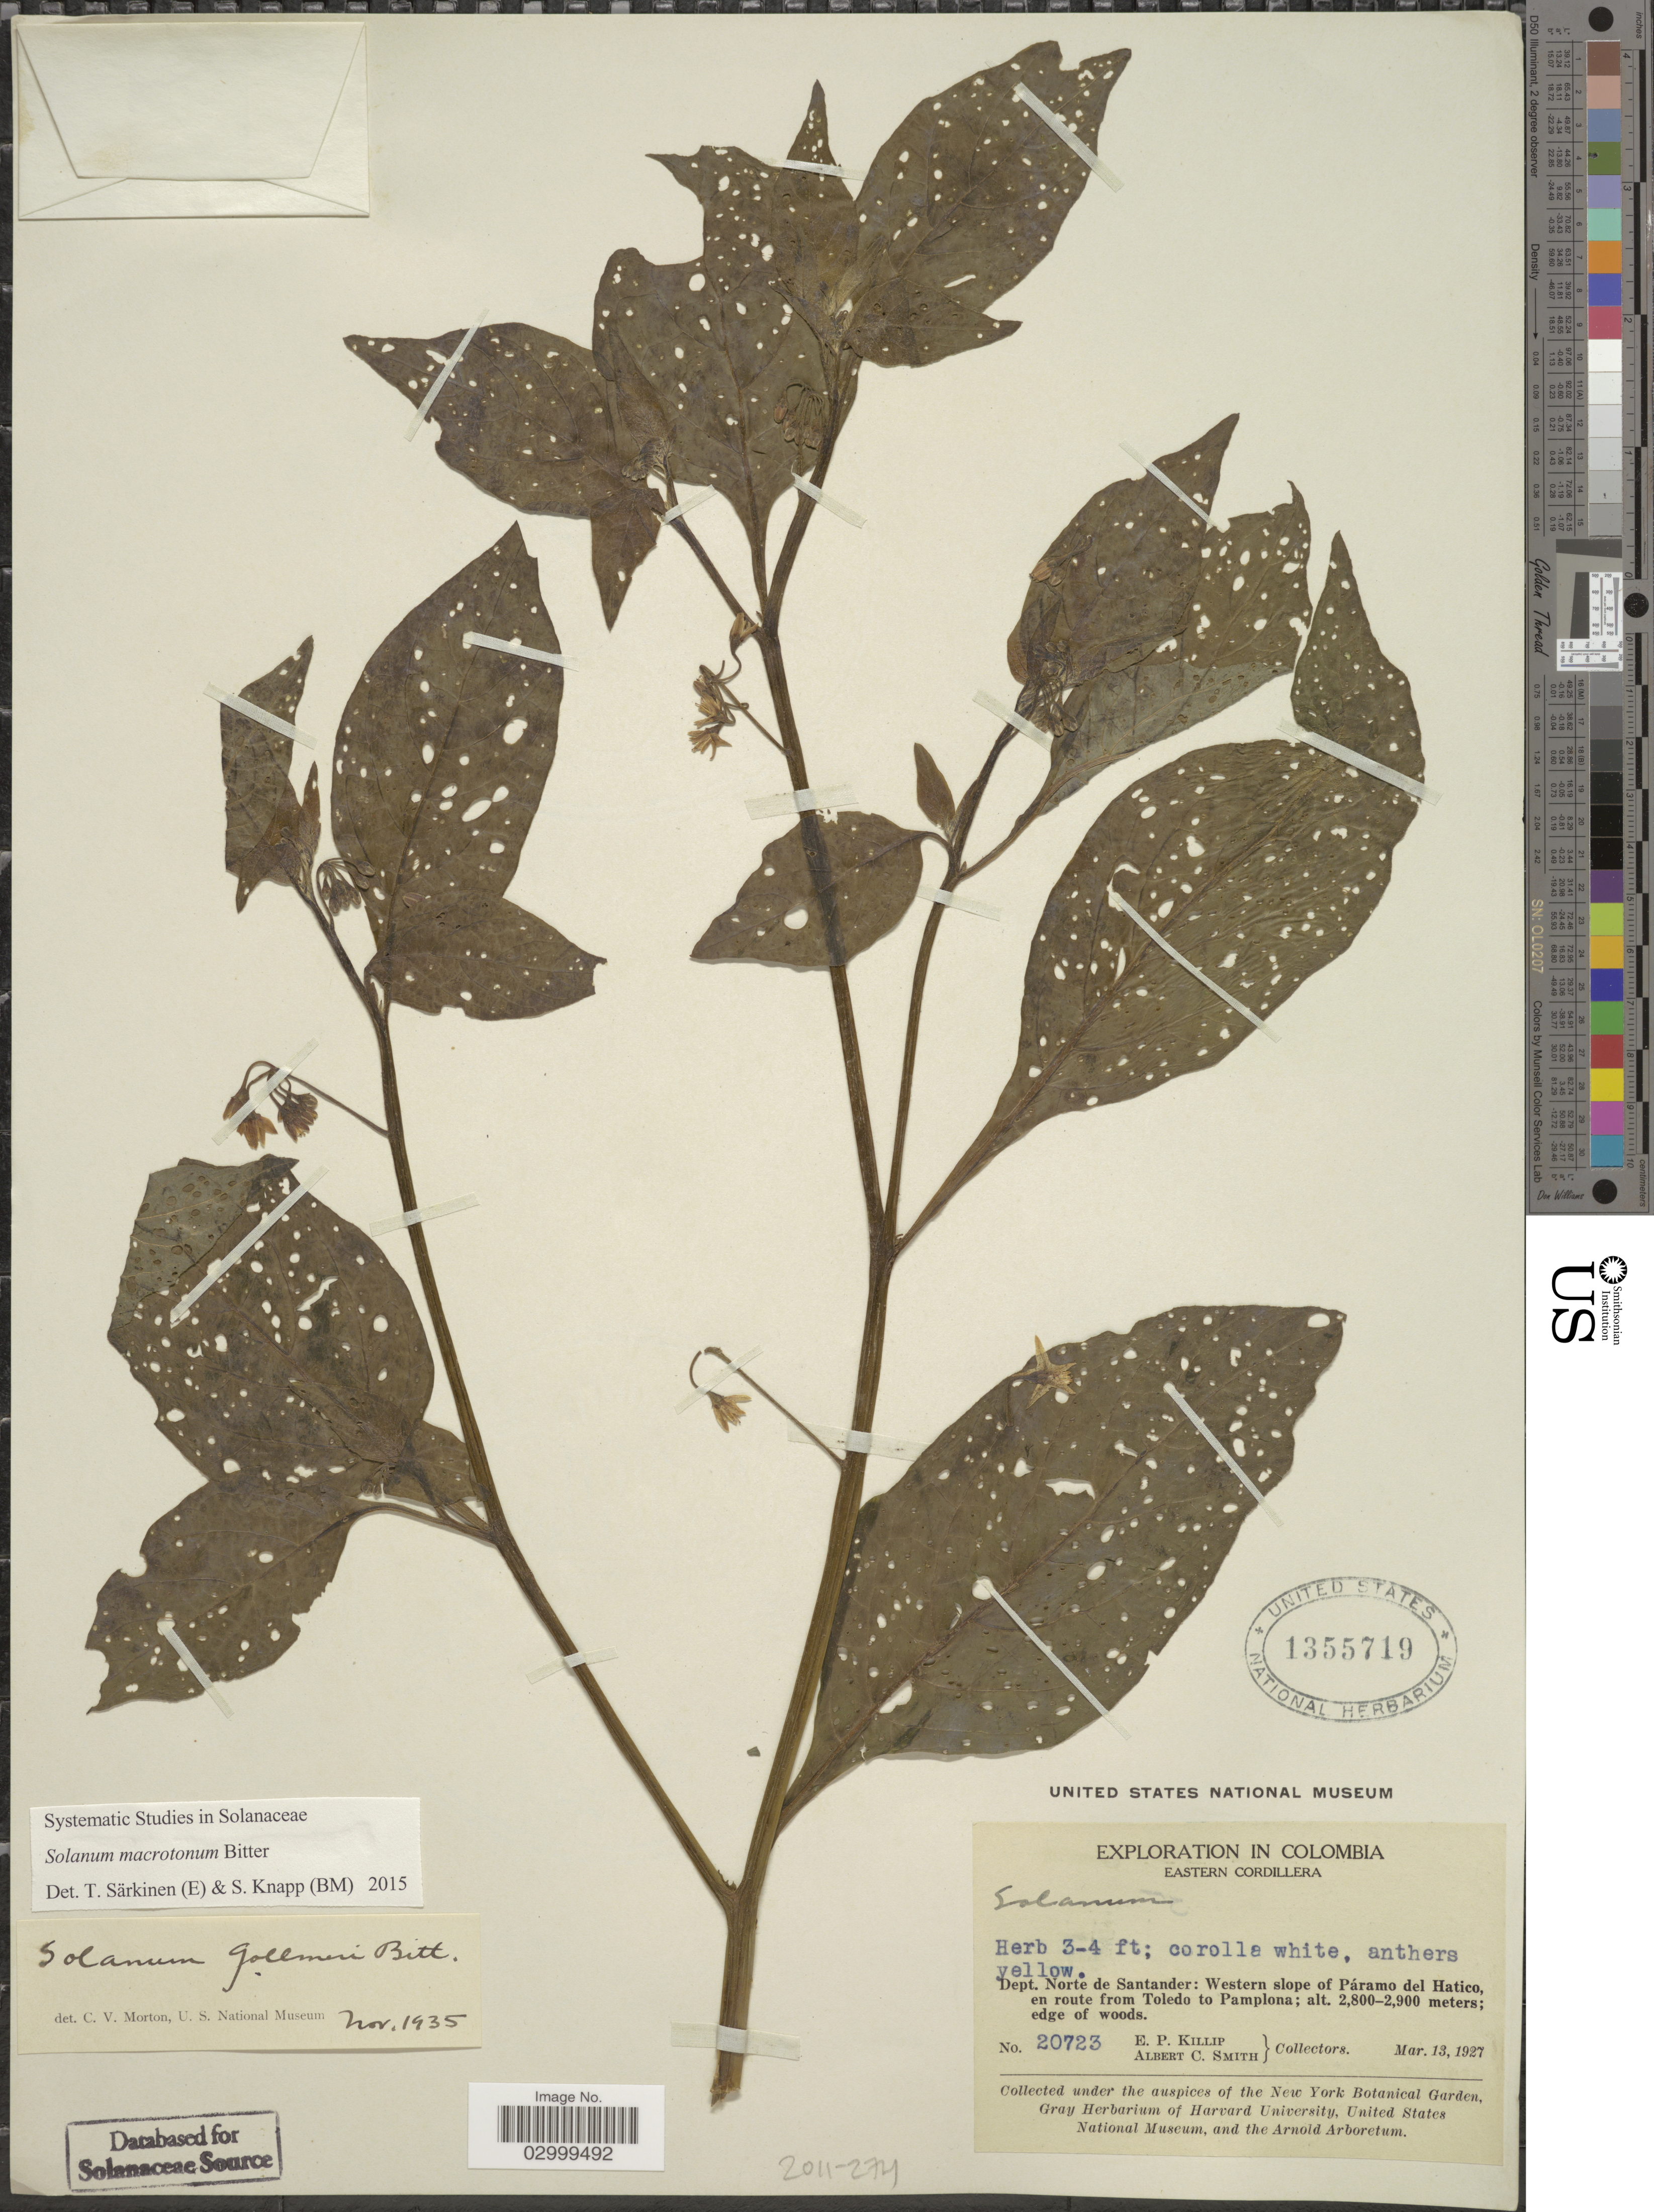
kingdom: Plantae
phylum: Tracheophyta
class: Magnoliopsida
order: Solanales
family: Solanaceae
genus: Solanum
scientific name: Solanum macrotonum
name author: Bitter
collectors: E. P. Killip & A. C. Smith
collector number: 20723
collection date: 1927-03-13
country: Colombia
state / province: Norte de Santander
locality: Eastern Cordillera. Dept. Norte de Santander: Western slope of Páramo del Hatico, en route from Toledo to Pamplona.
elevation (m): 2800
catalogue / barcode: US 1355719